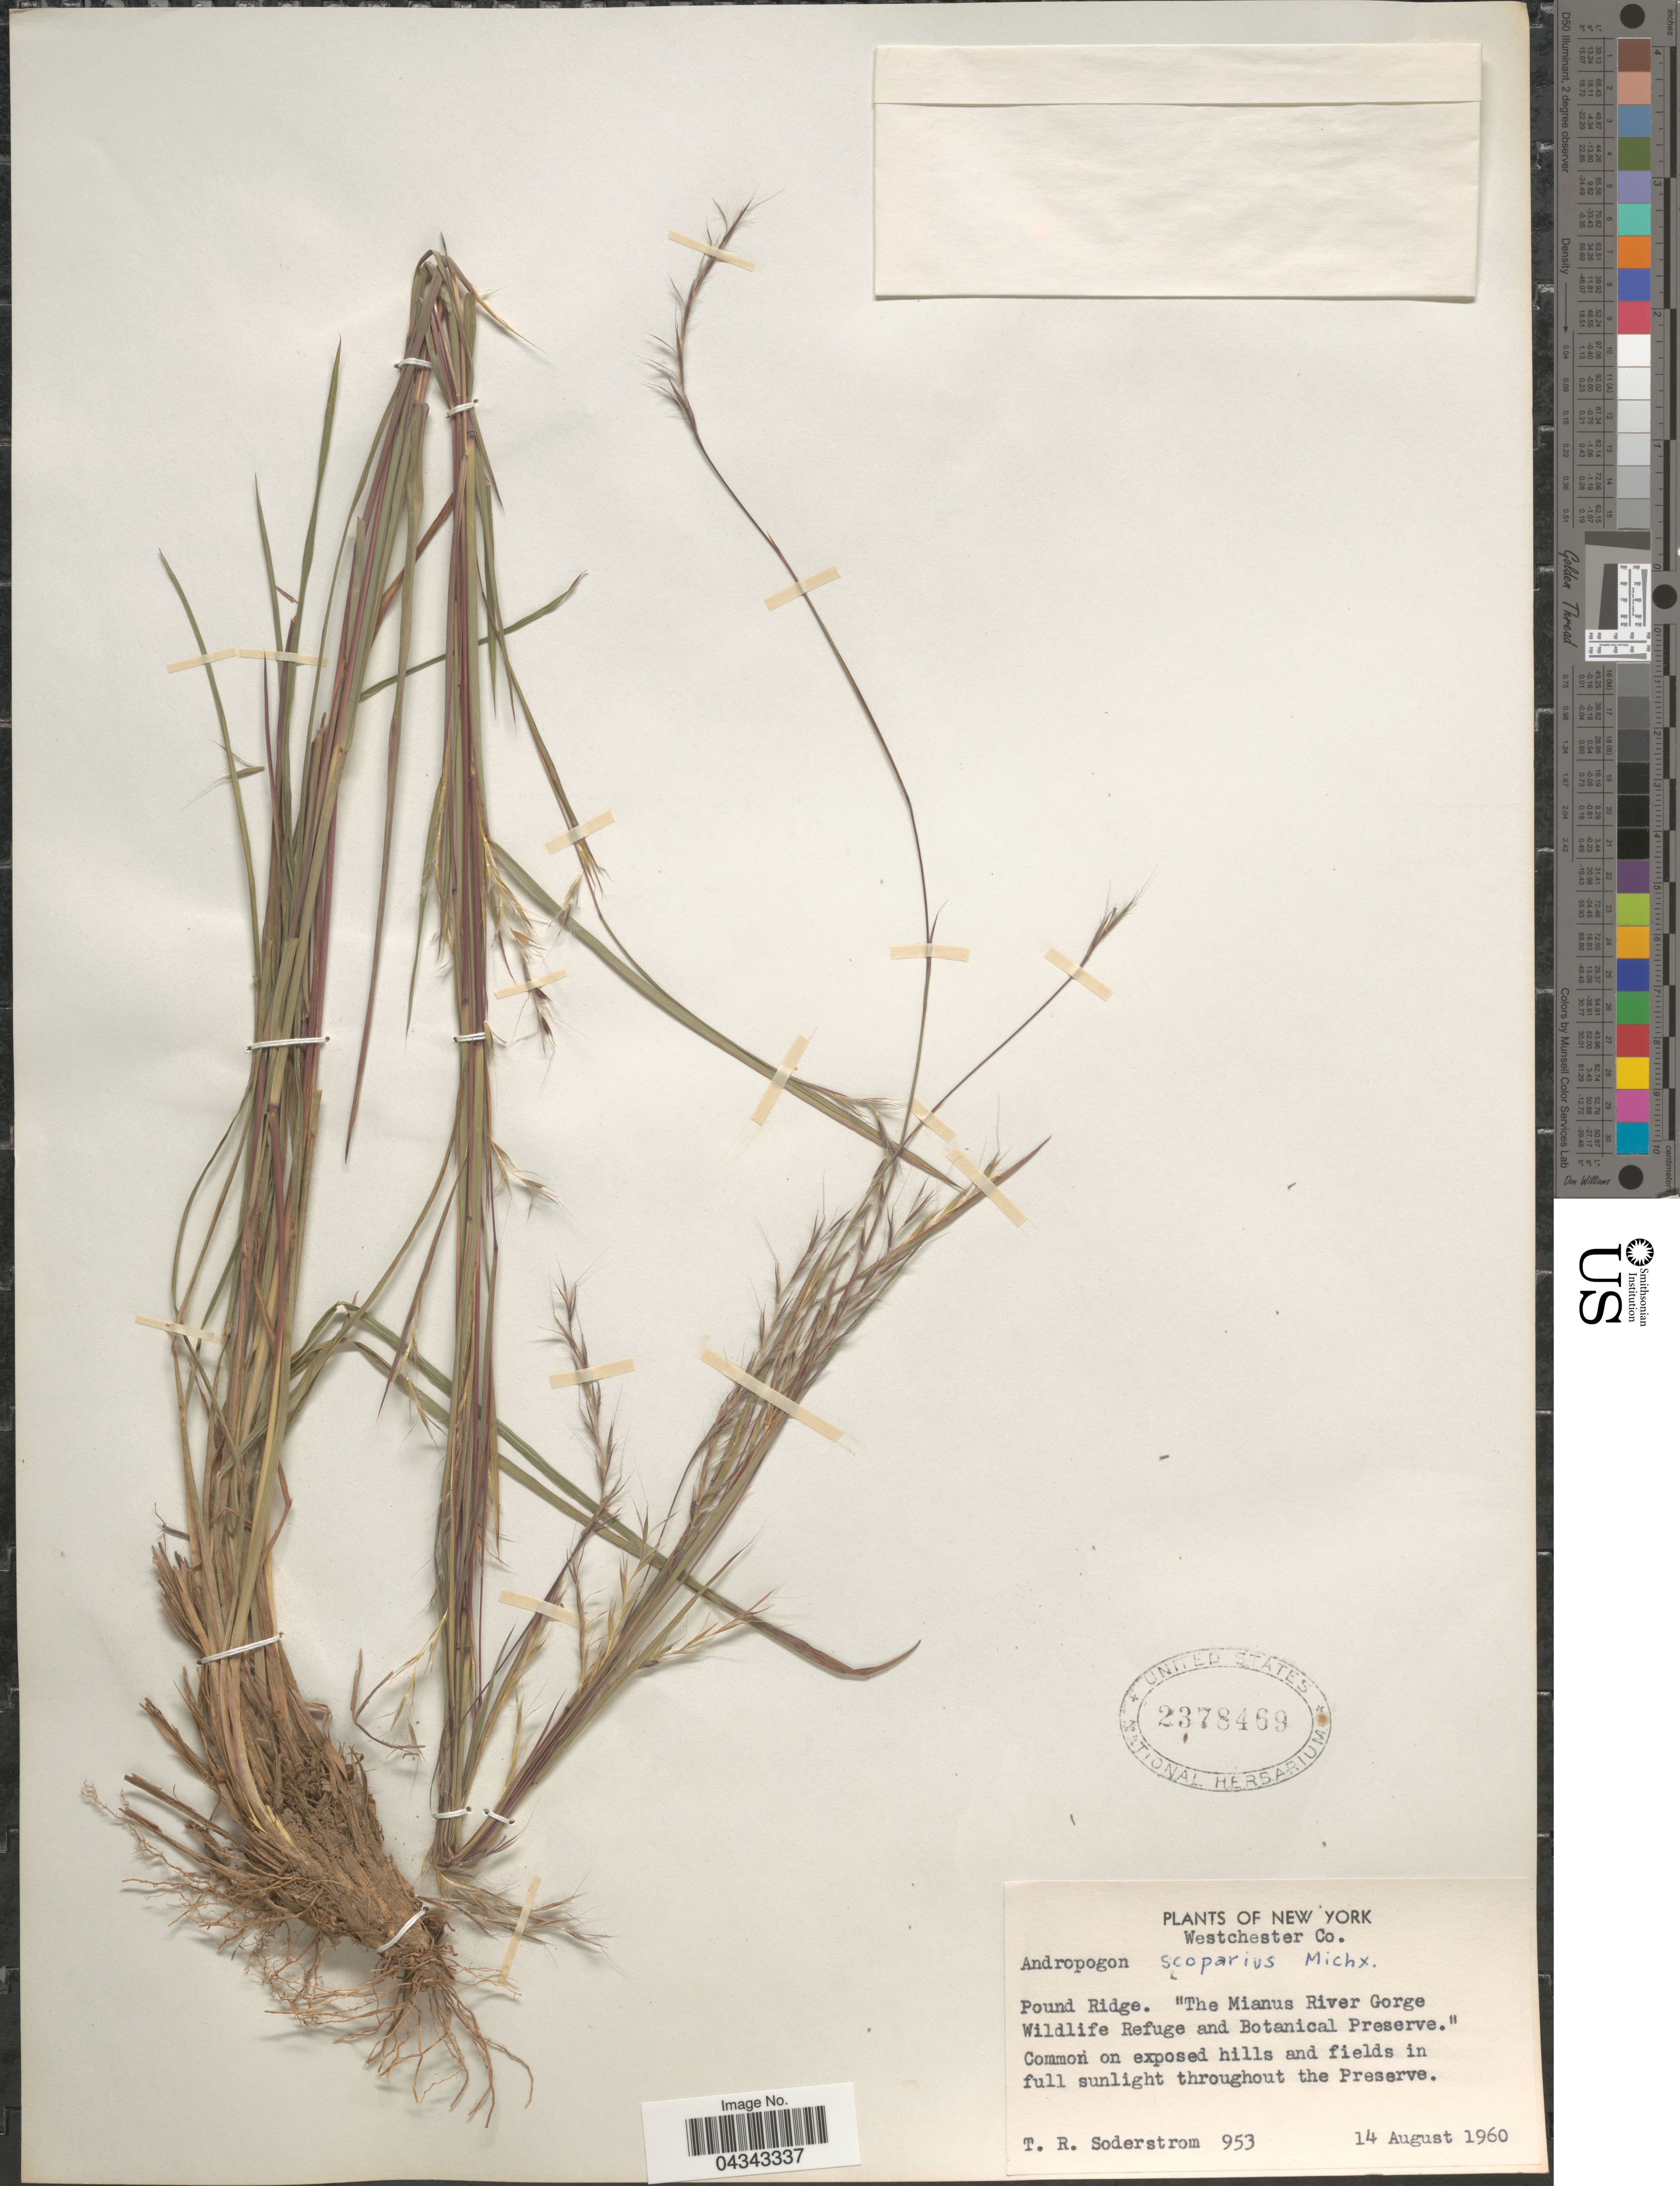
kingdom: Plantae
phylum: Tracheophyta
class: Liliopsida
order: Poales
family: Poaceae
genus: Andropogon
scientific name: Andropogon glomeratus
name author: (Walter) Britton, Stearns & Poggenb.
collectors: T. R. Soderstrom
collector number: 953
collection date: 1960-08-14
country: United States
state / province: New York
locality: Westchester Co. Pund Ridge. "The Mianus River Gorge Wildlife Refuge and Botanical Preserve." Common on exposed hills and fields in full sunlight throughout the Preserve.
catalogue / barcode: US 2378469